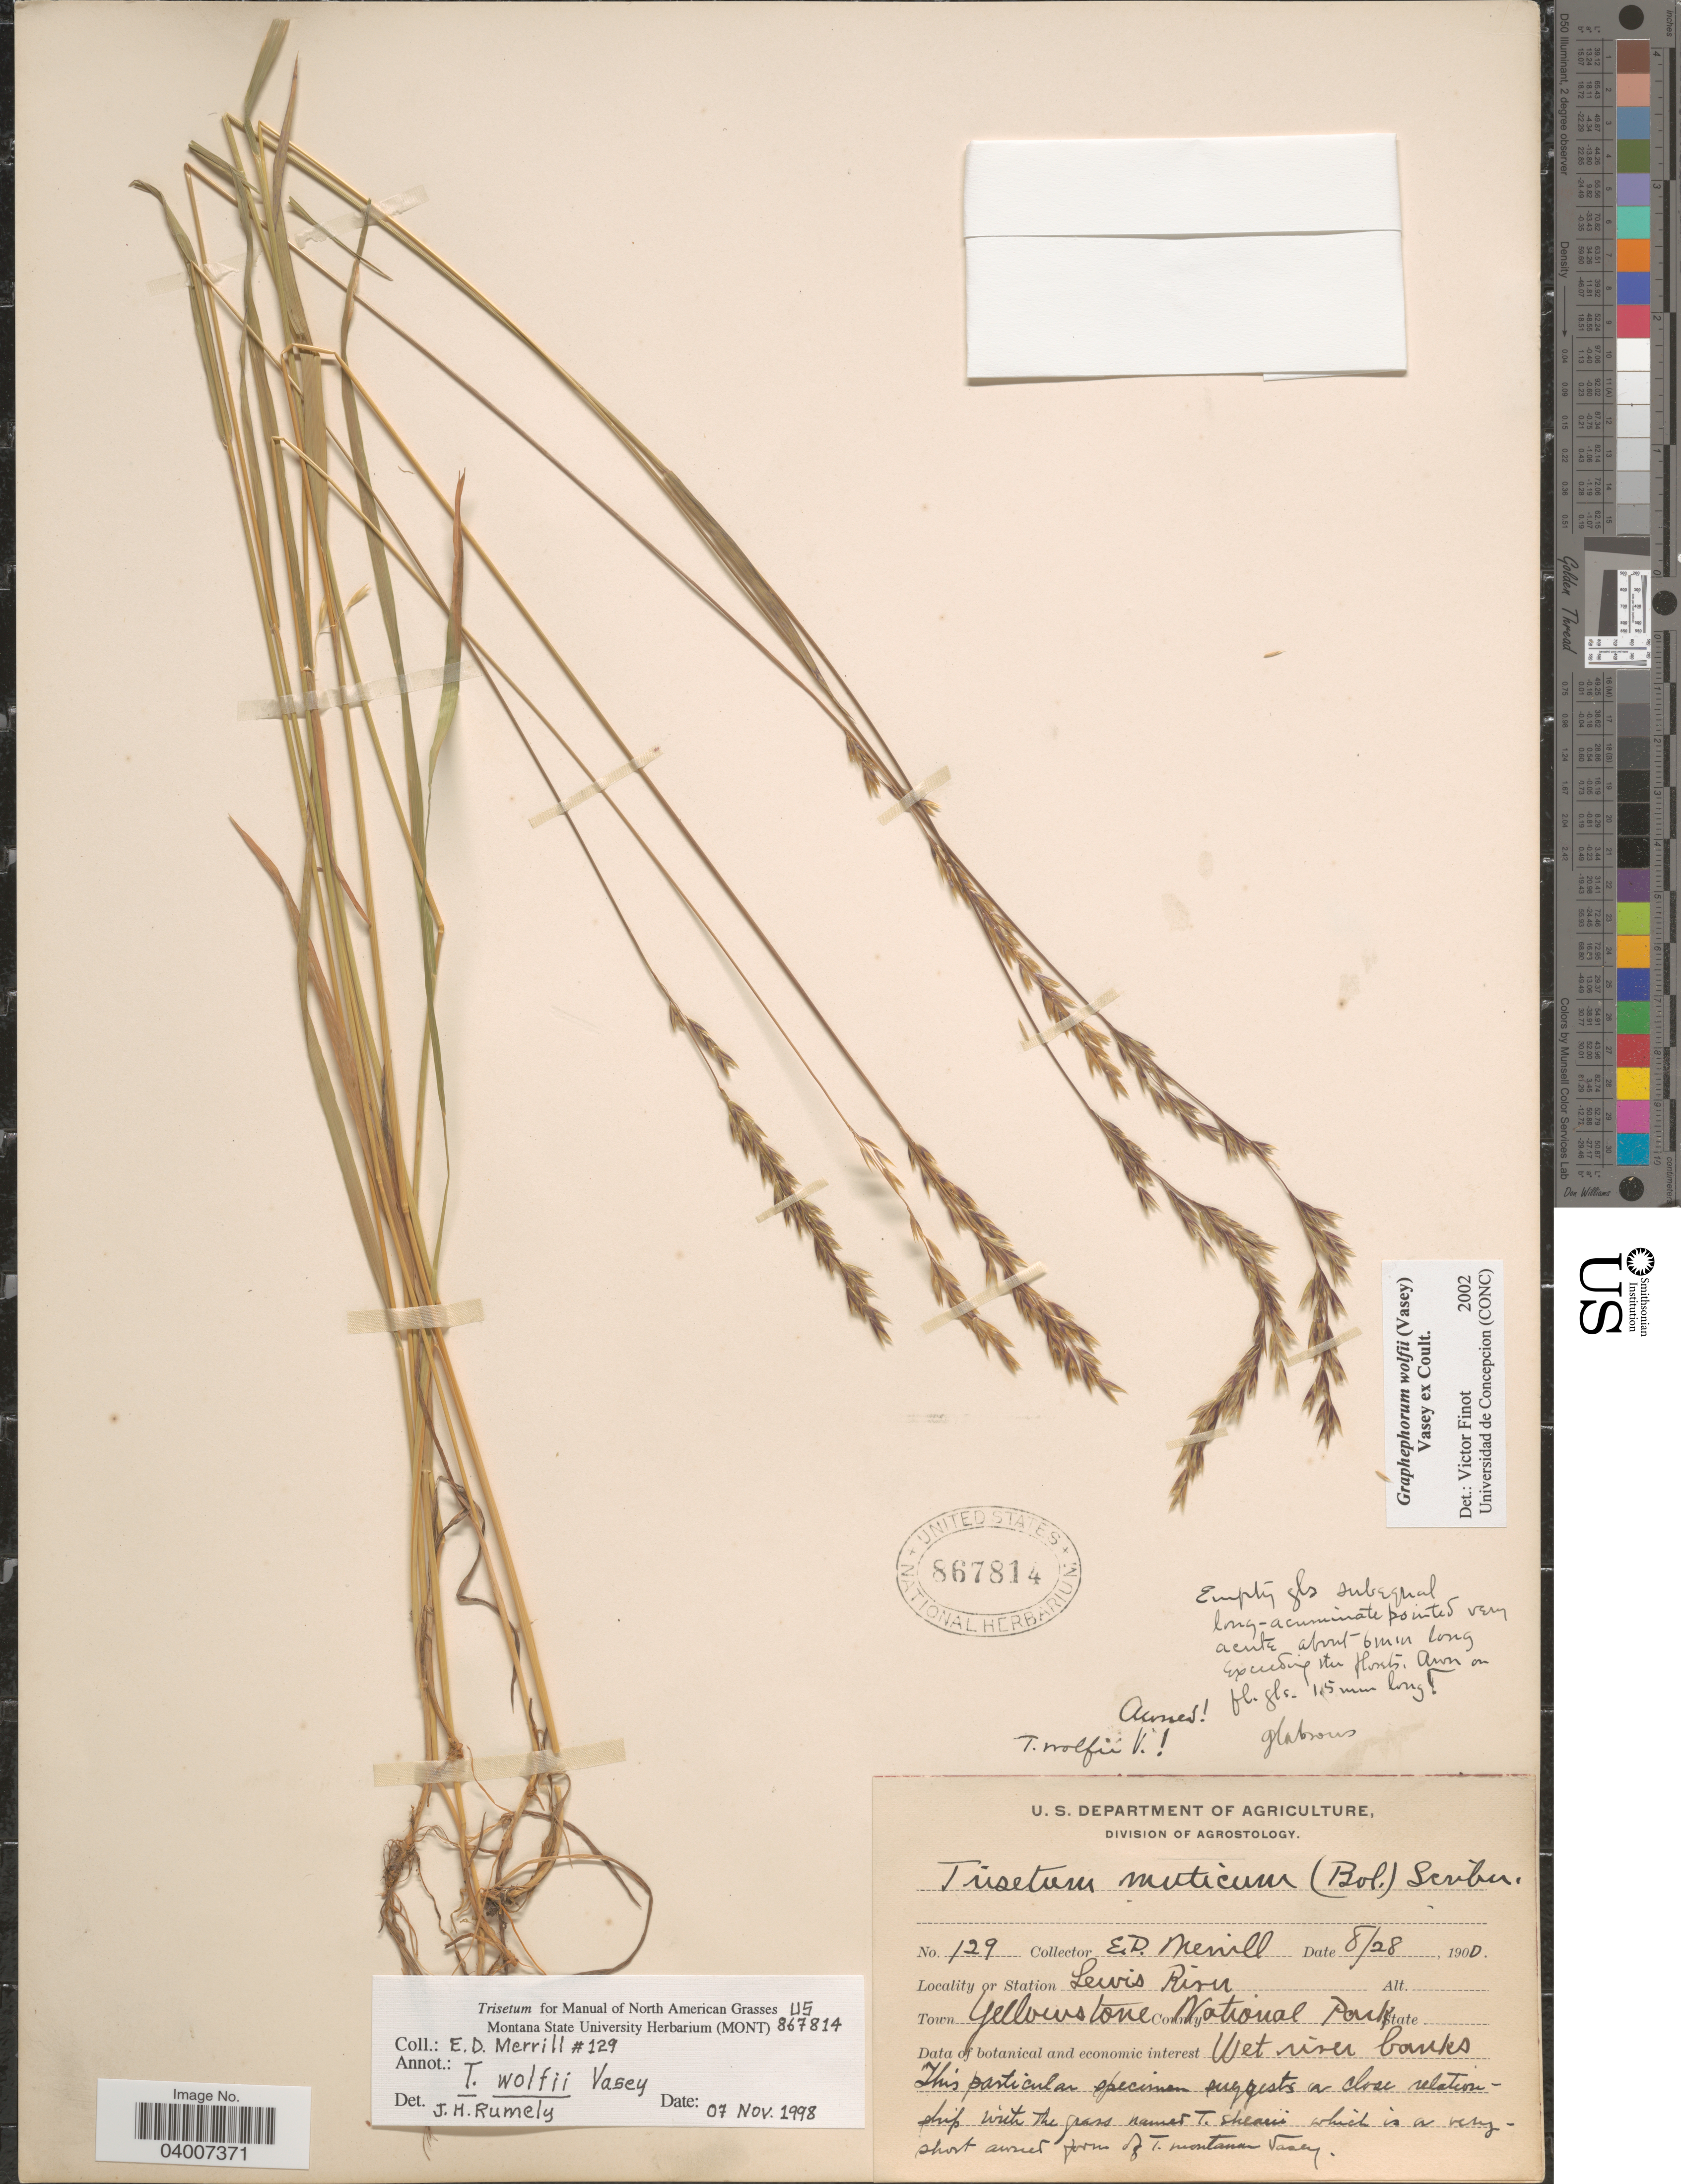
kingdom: Plantae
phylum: Tracheophyta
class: Liliopsida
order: Poales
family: Poaceae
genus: Graphephorum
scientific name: Graphephorum wolfii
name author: (E. Fourn.) Vasey ex Coult.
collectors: E. D. Merrill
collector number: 129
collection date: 1900-08-28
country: United States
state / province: Wyoming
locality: Lewis River. Town Yellowstone National Park.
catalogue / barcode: US 867814